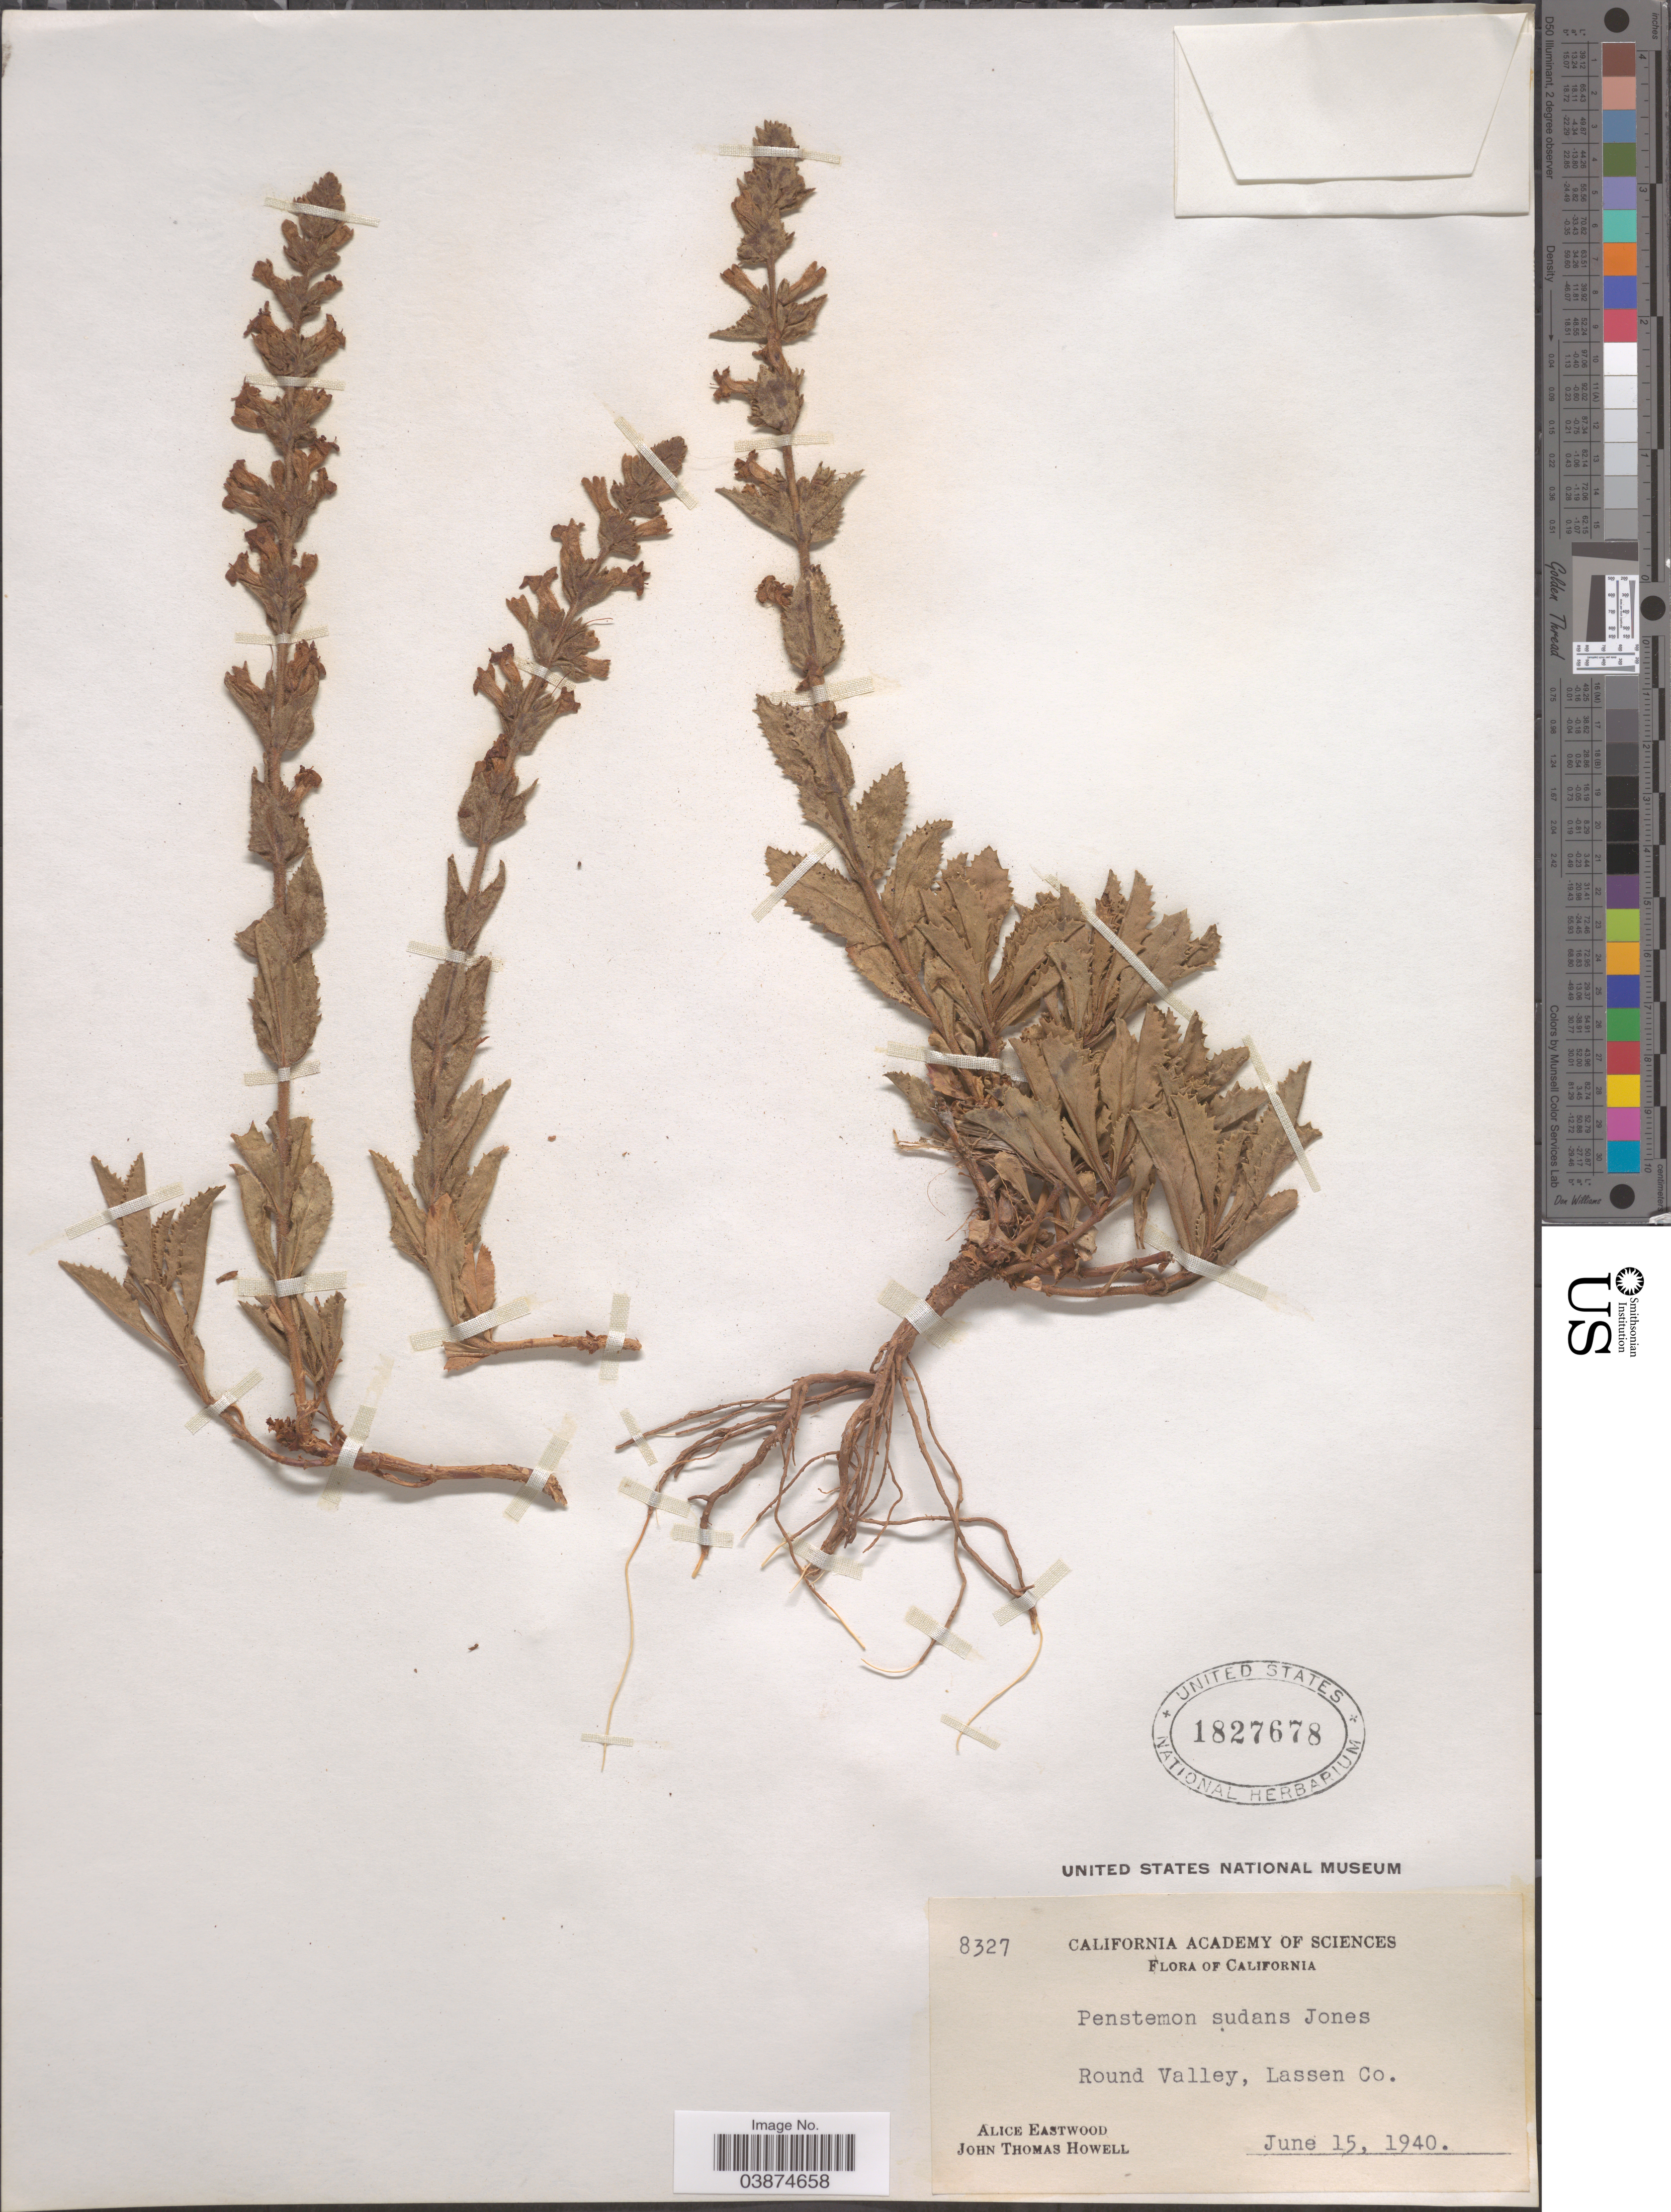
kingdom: Plantae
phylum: Tracheophyta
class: Magnoliopsida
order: Lamiales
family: Plantaginaceae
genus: Penstemon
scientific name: Penstemon deustus subsp. sudans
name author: (M.E. Jones) Pennell & D.D. Keck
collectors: A. Eastwood & J. T. Howell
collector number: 8327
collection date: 1940-06-15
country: United States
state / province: California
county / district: Lassen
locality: Round Valley, Lassen Co.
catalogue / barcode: US 1827678